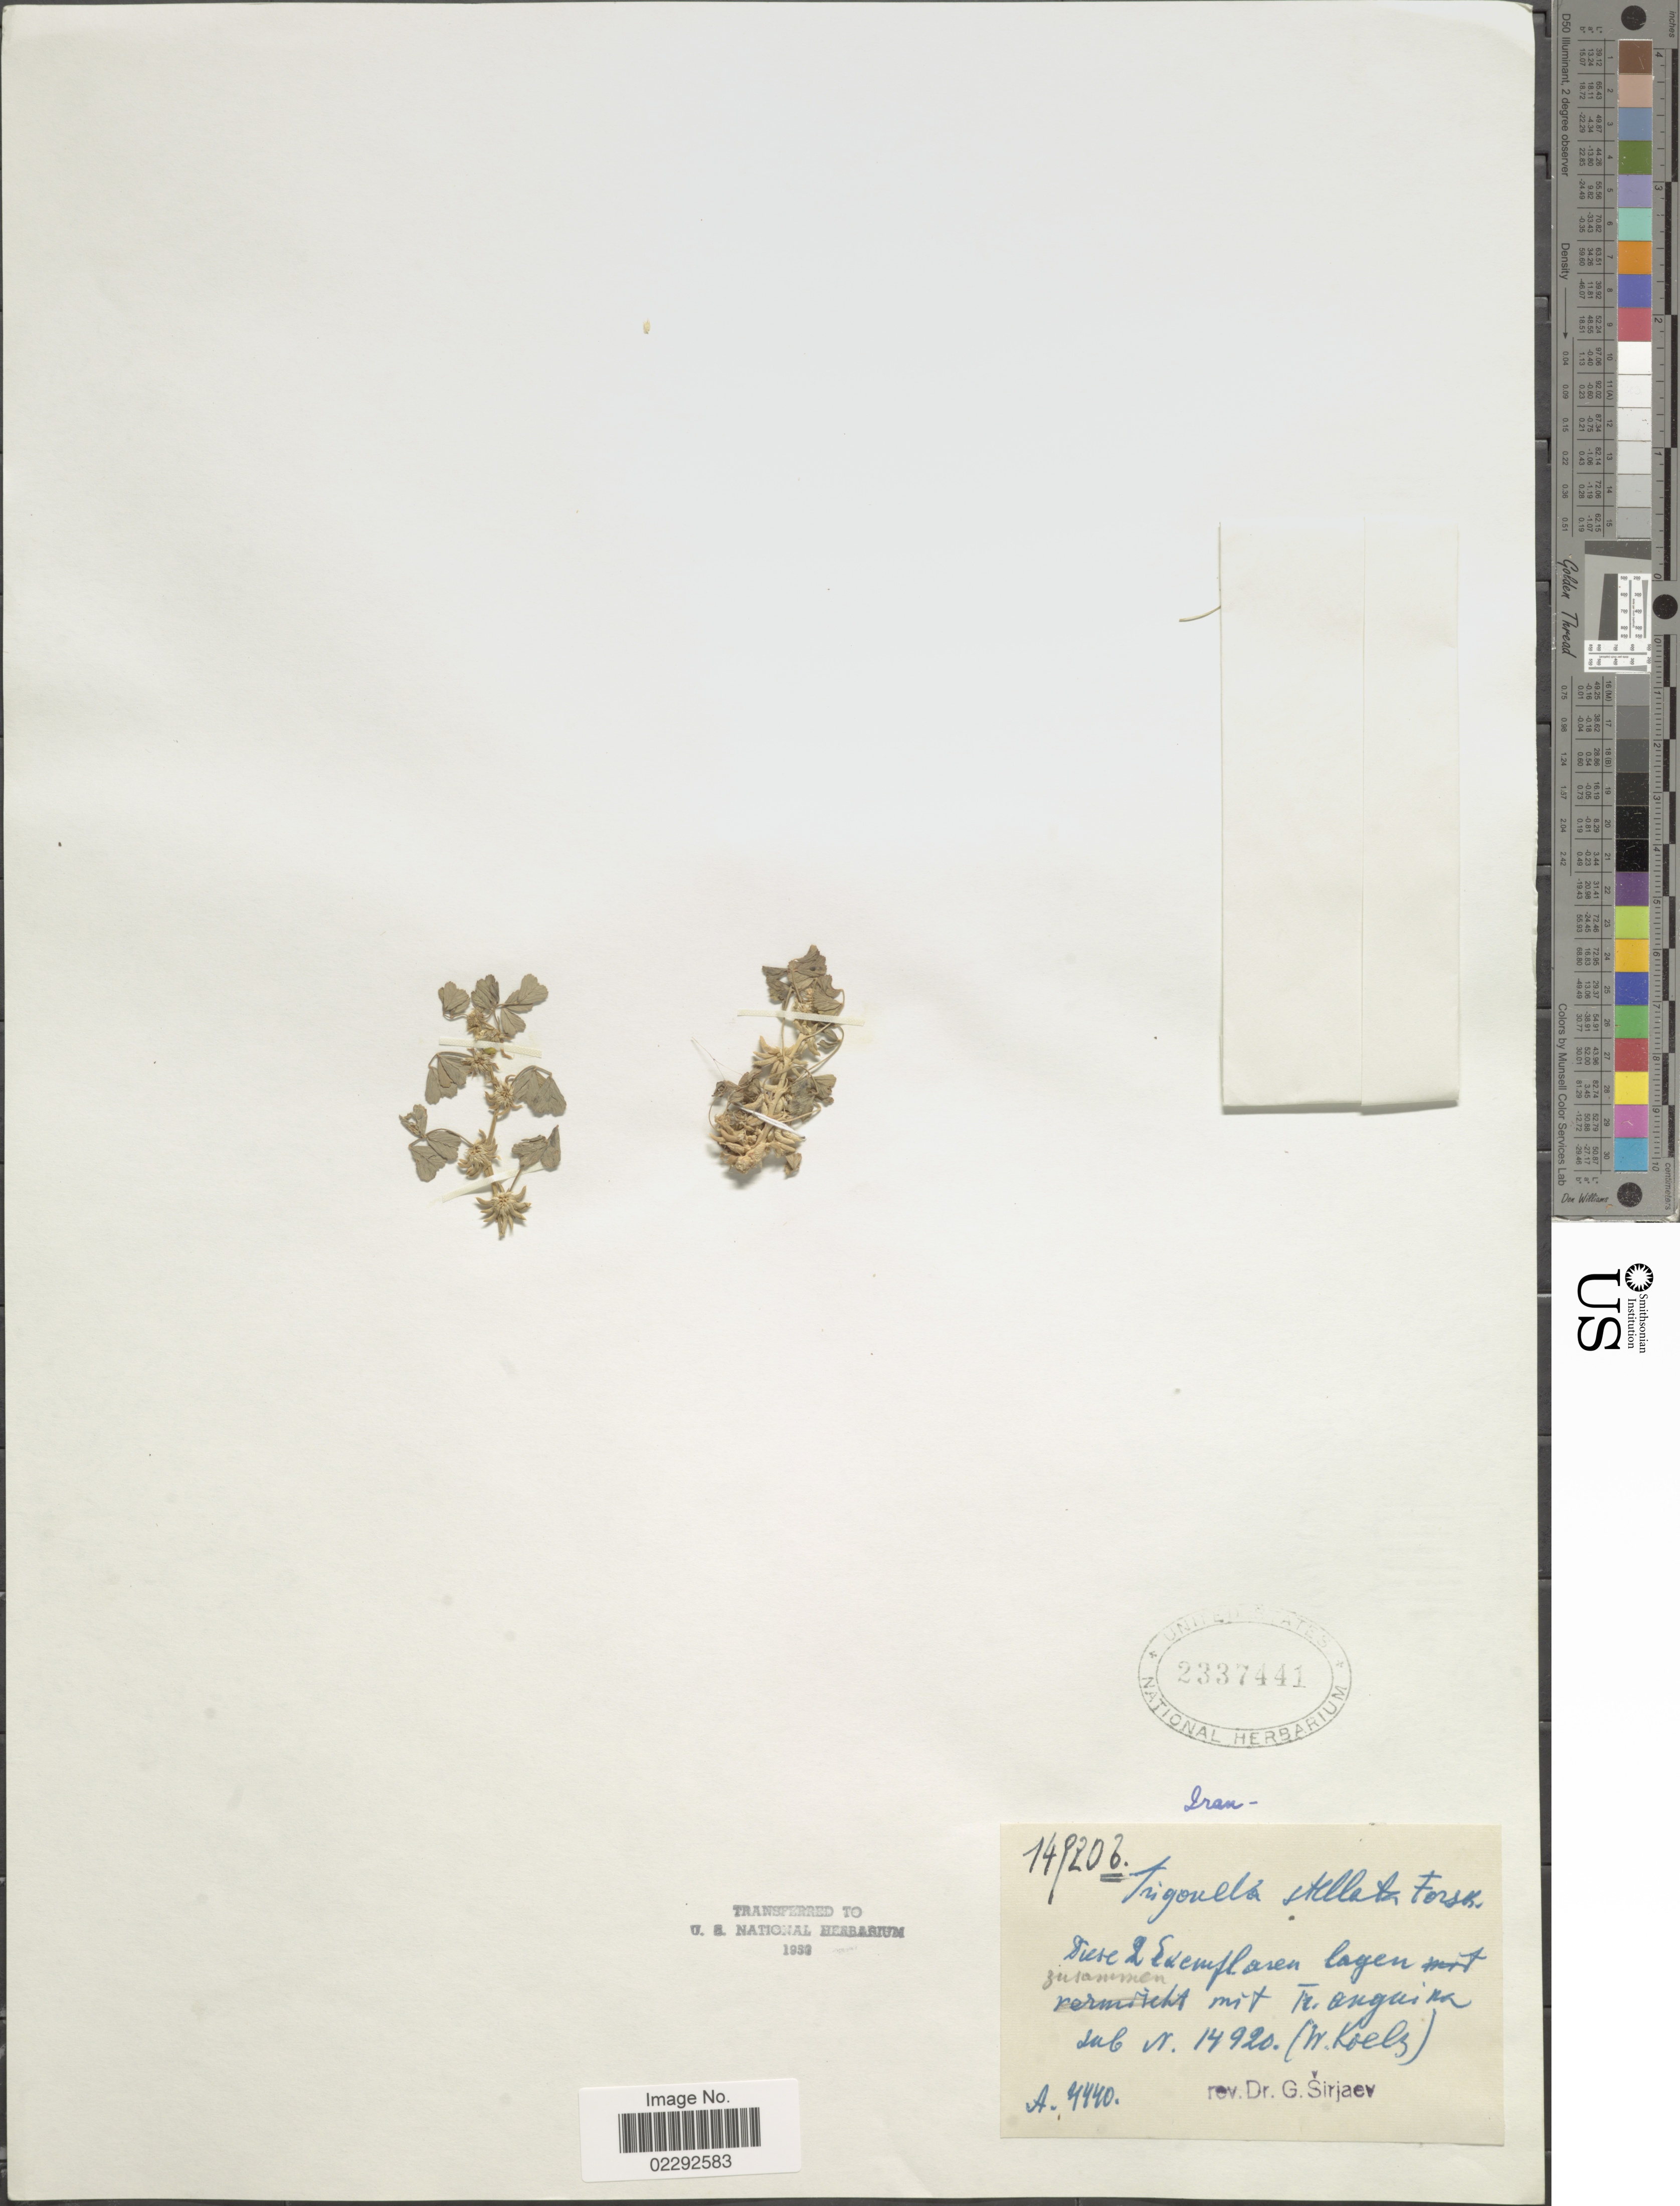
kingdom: Plantae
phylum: Tracheophyta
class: Magnoliopsida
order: Fabales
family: Fabaceae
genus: Trigonella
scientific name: Trigonella stellata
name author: Forssk.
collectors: W. N. Koelz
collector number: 14920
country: Iran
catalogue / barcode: US 2337441